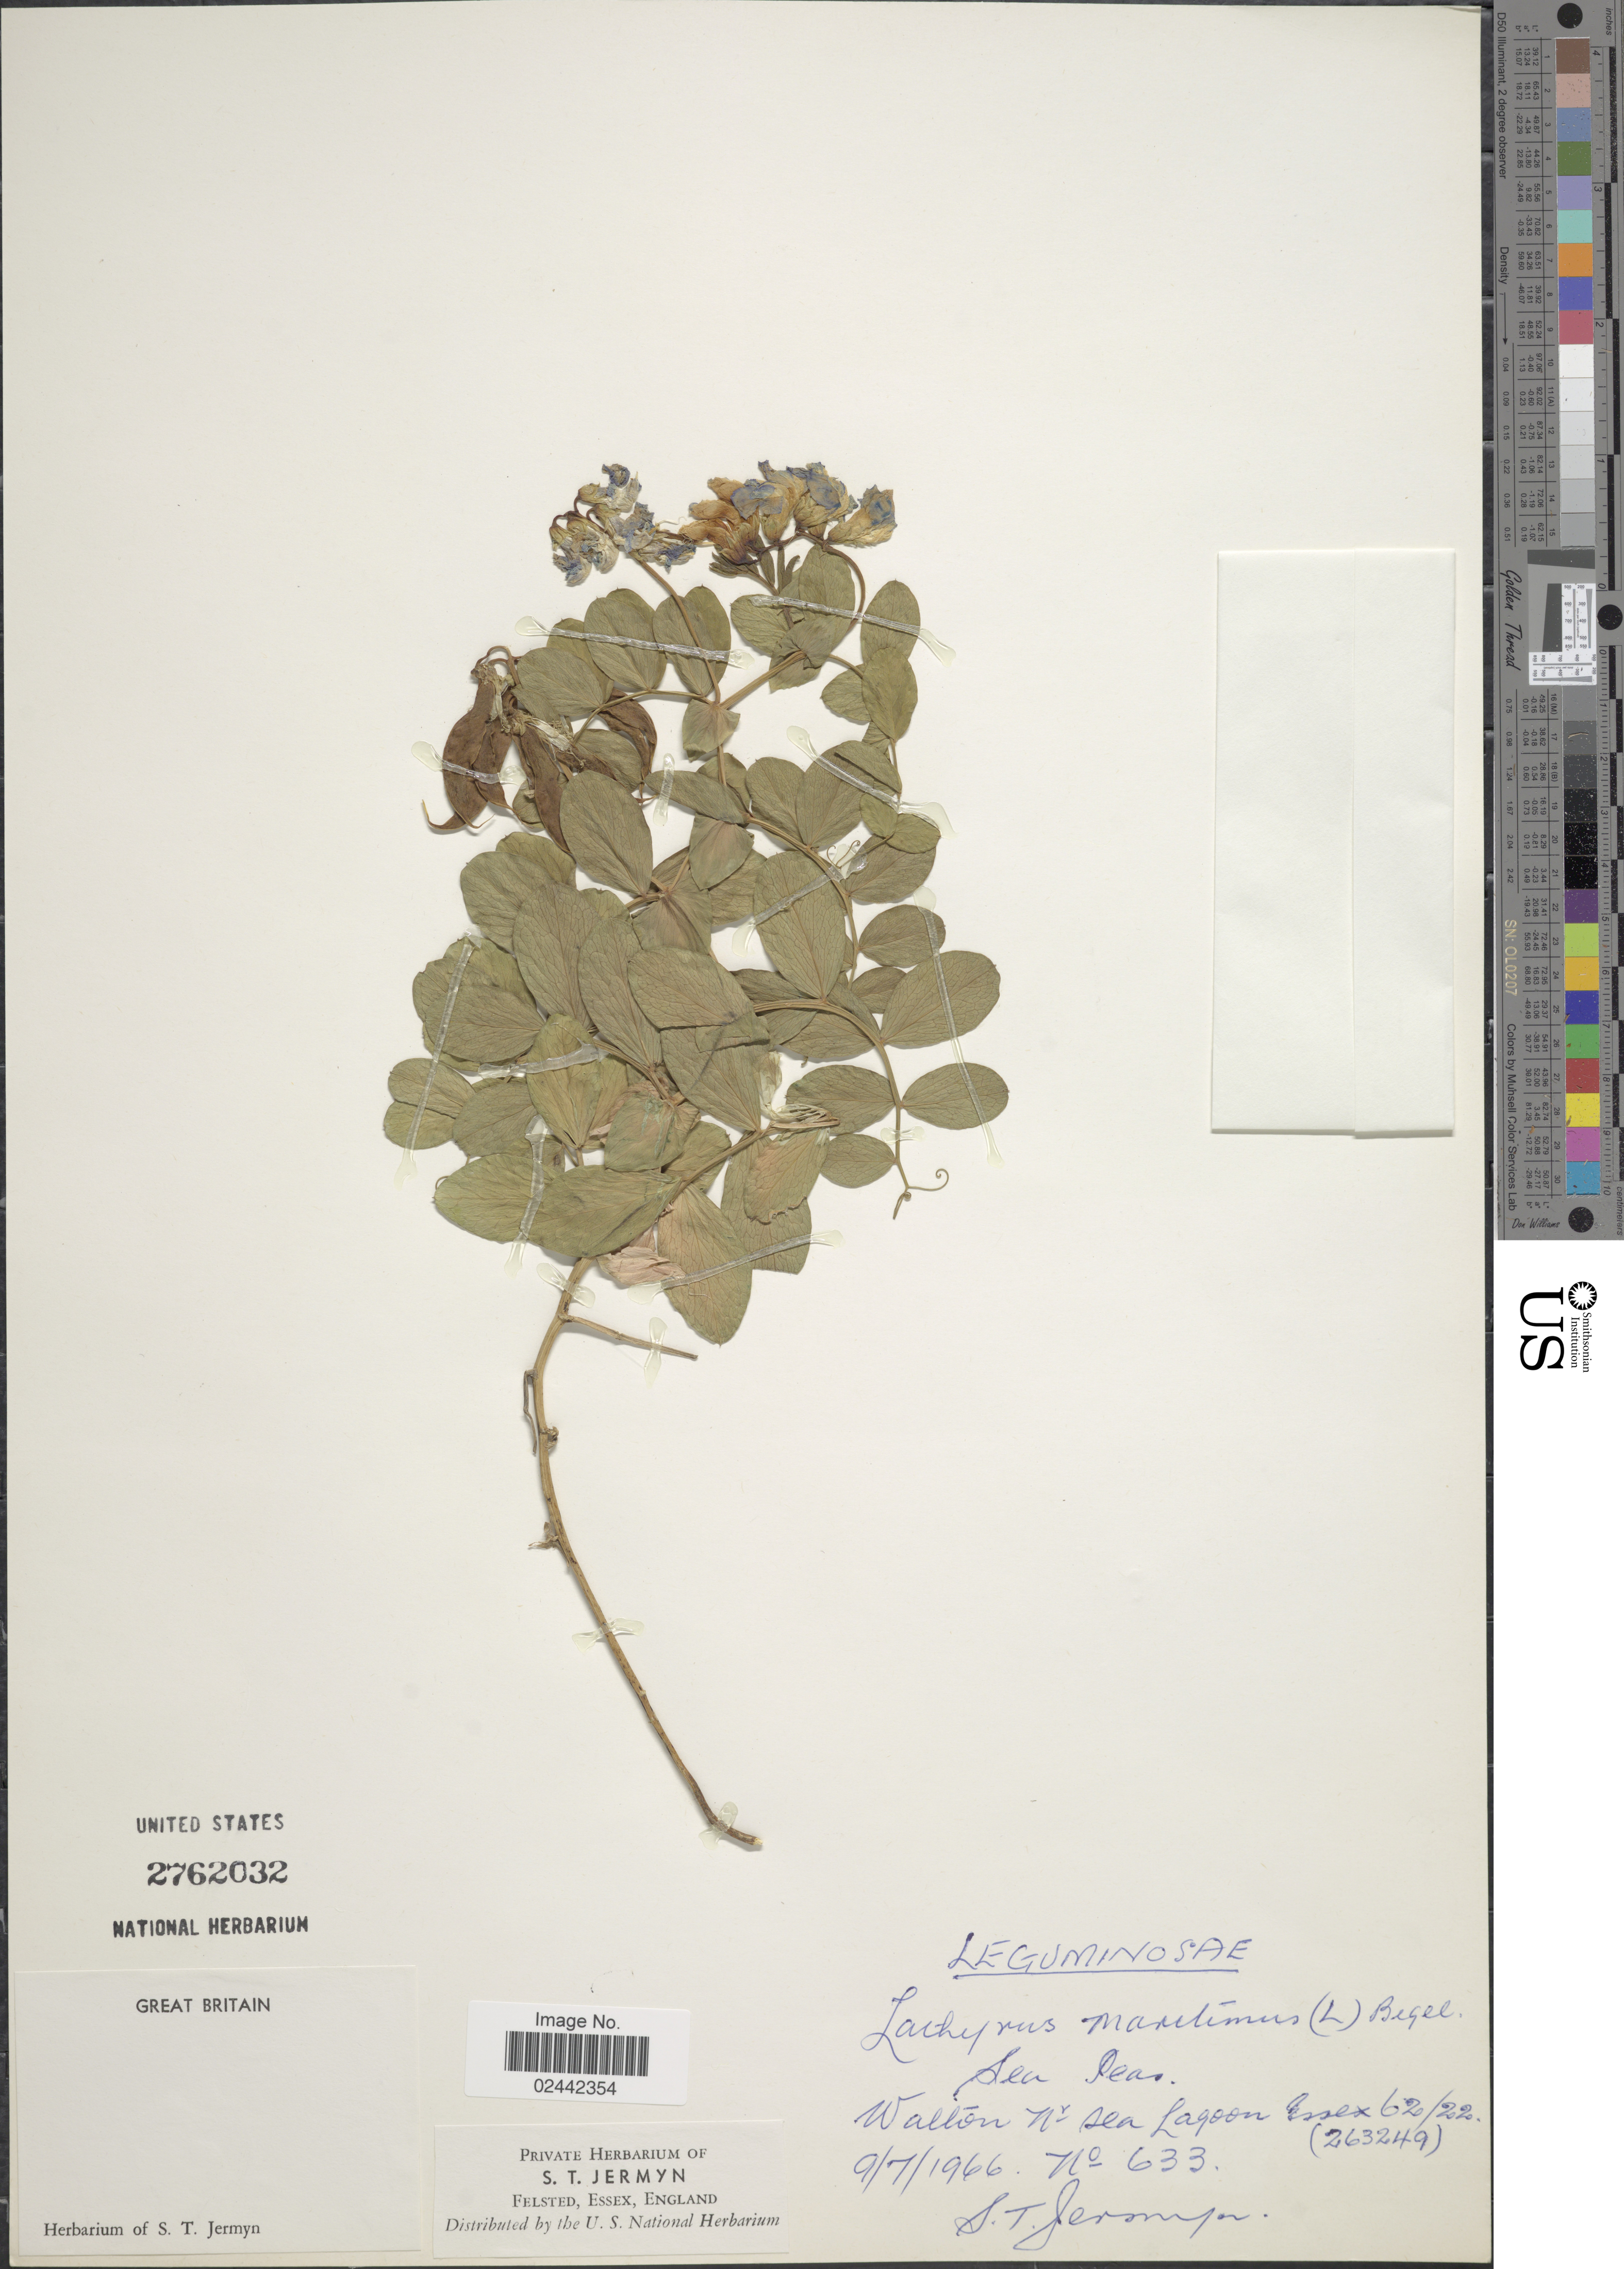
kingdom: Plantae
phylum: Tracheophyta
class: Magnoliopsida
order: Fabales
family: Fabaceae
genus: Lathyrus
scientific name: Lathyrus japonicus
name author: Willd.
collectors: S. Jermyn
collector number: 633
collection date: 1966-07-09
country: United Kingdom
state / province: England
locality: Great Britain,Walton Nr. Sea Lagoon Essex 62/22 (263249).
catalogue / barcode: US 2762032